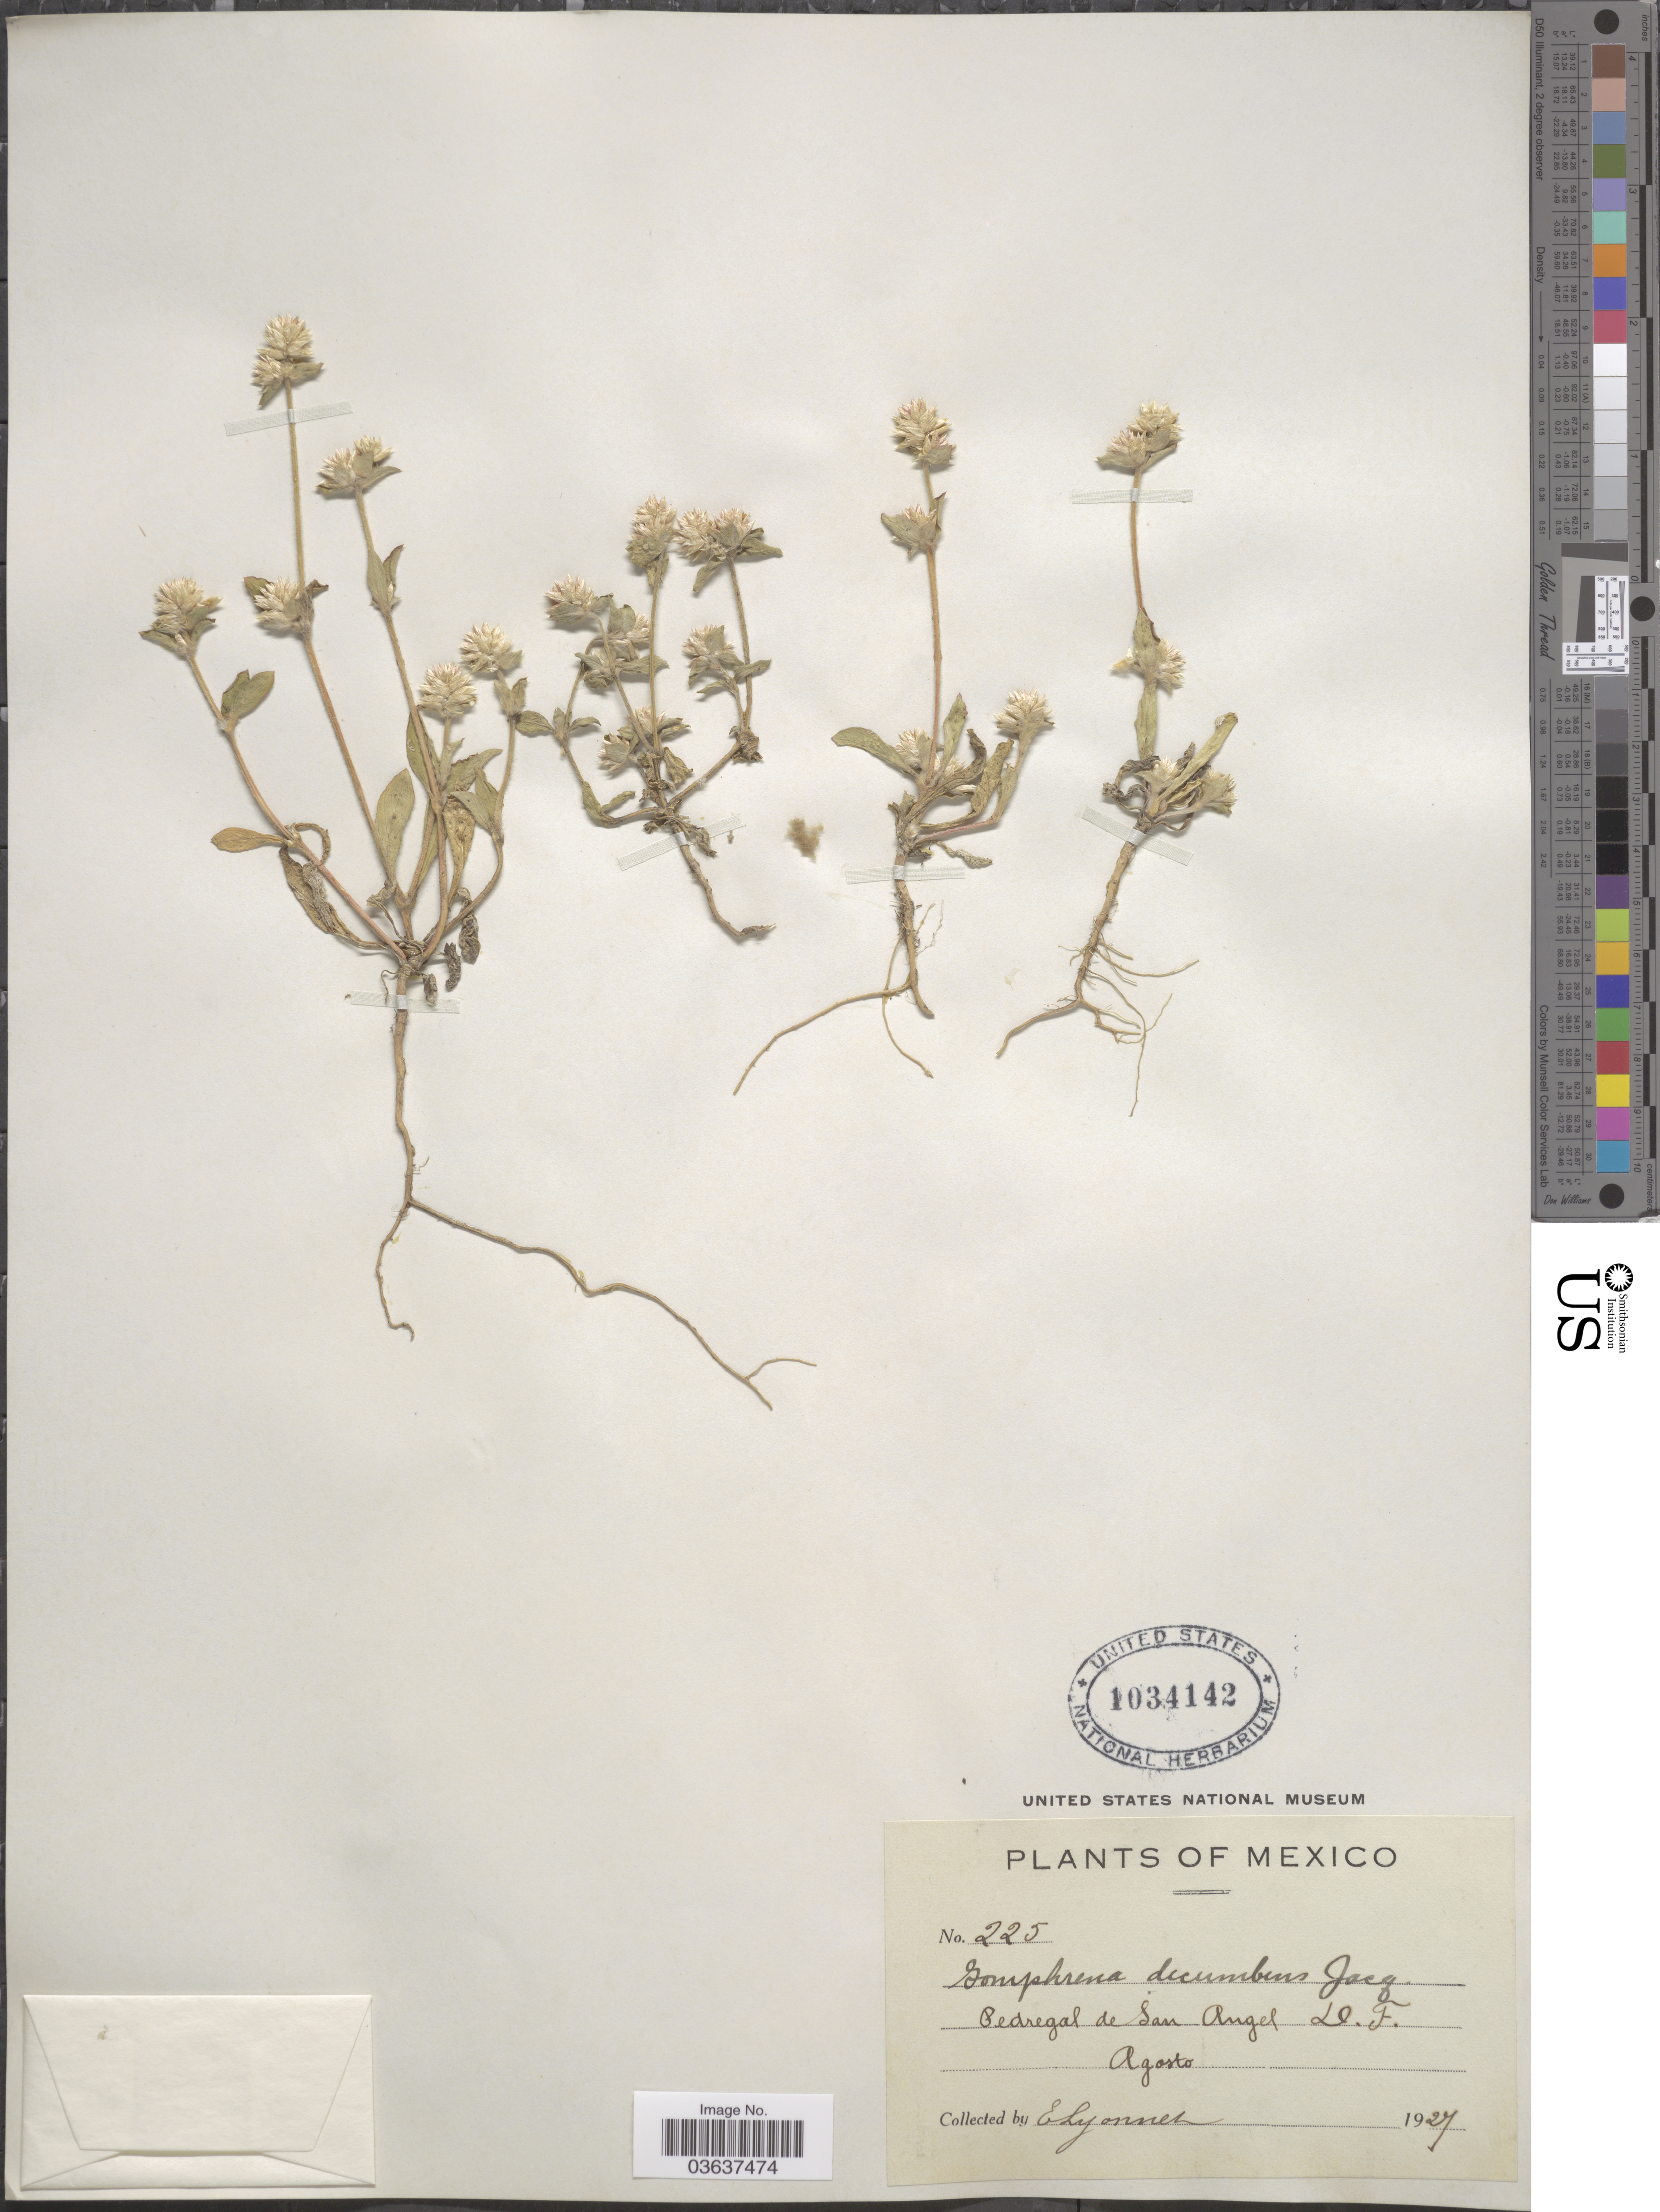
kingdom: Plantae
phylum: Tracheophyta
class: Magnoliopsida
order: Caryophyllales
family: Amaranthaceae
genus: Gomphrena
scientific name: Gomphrena decumbens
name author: Jacq.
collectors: E. Lyonnet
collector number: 225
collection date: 1927-08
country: Mexico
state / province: Distrito Federal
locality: Pedregal de San Angel.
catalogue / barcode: US 1034142